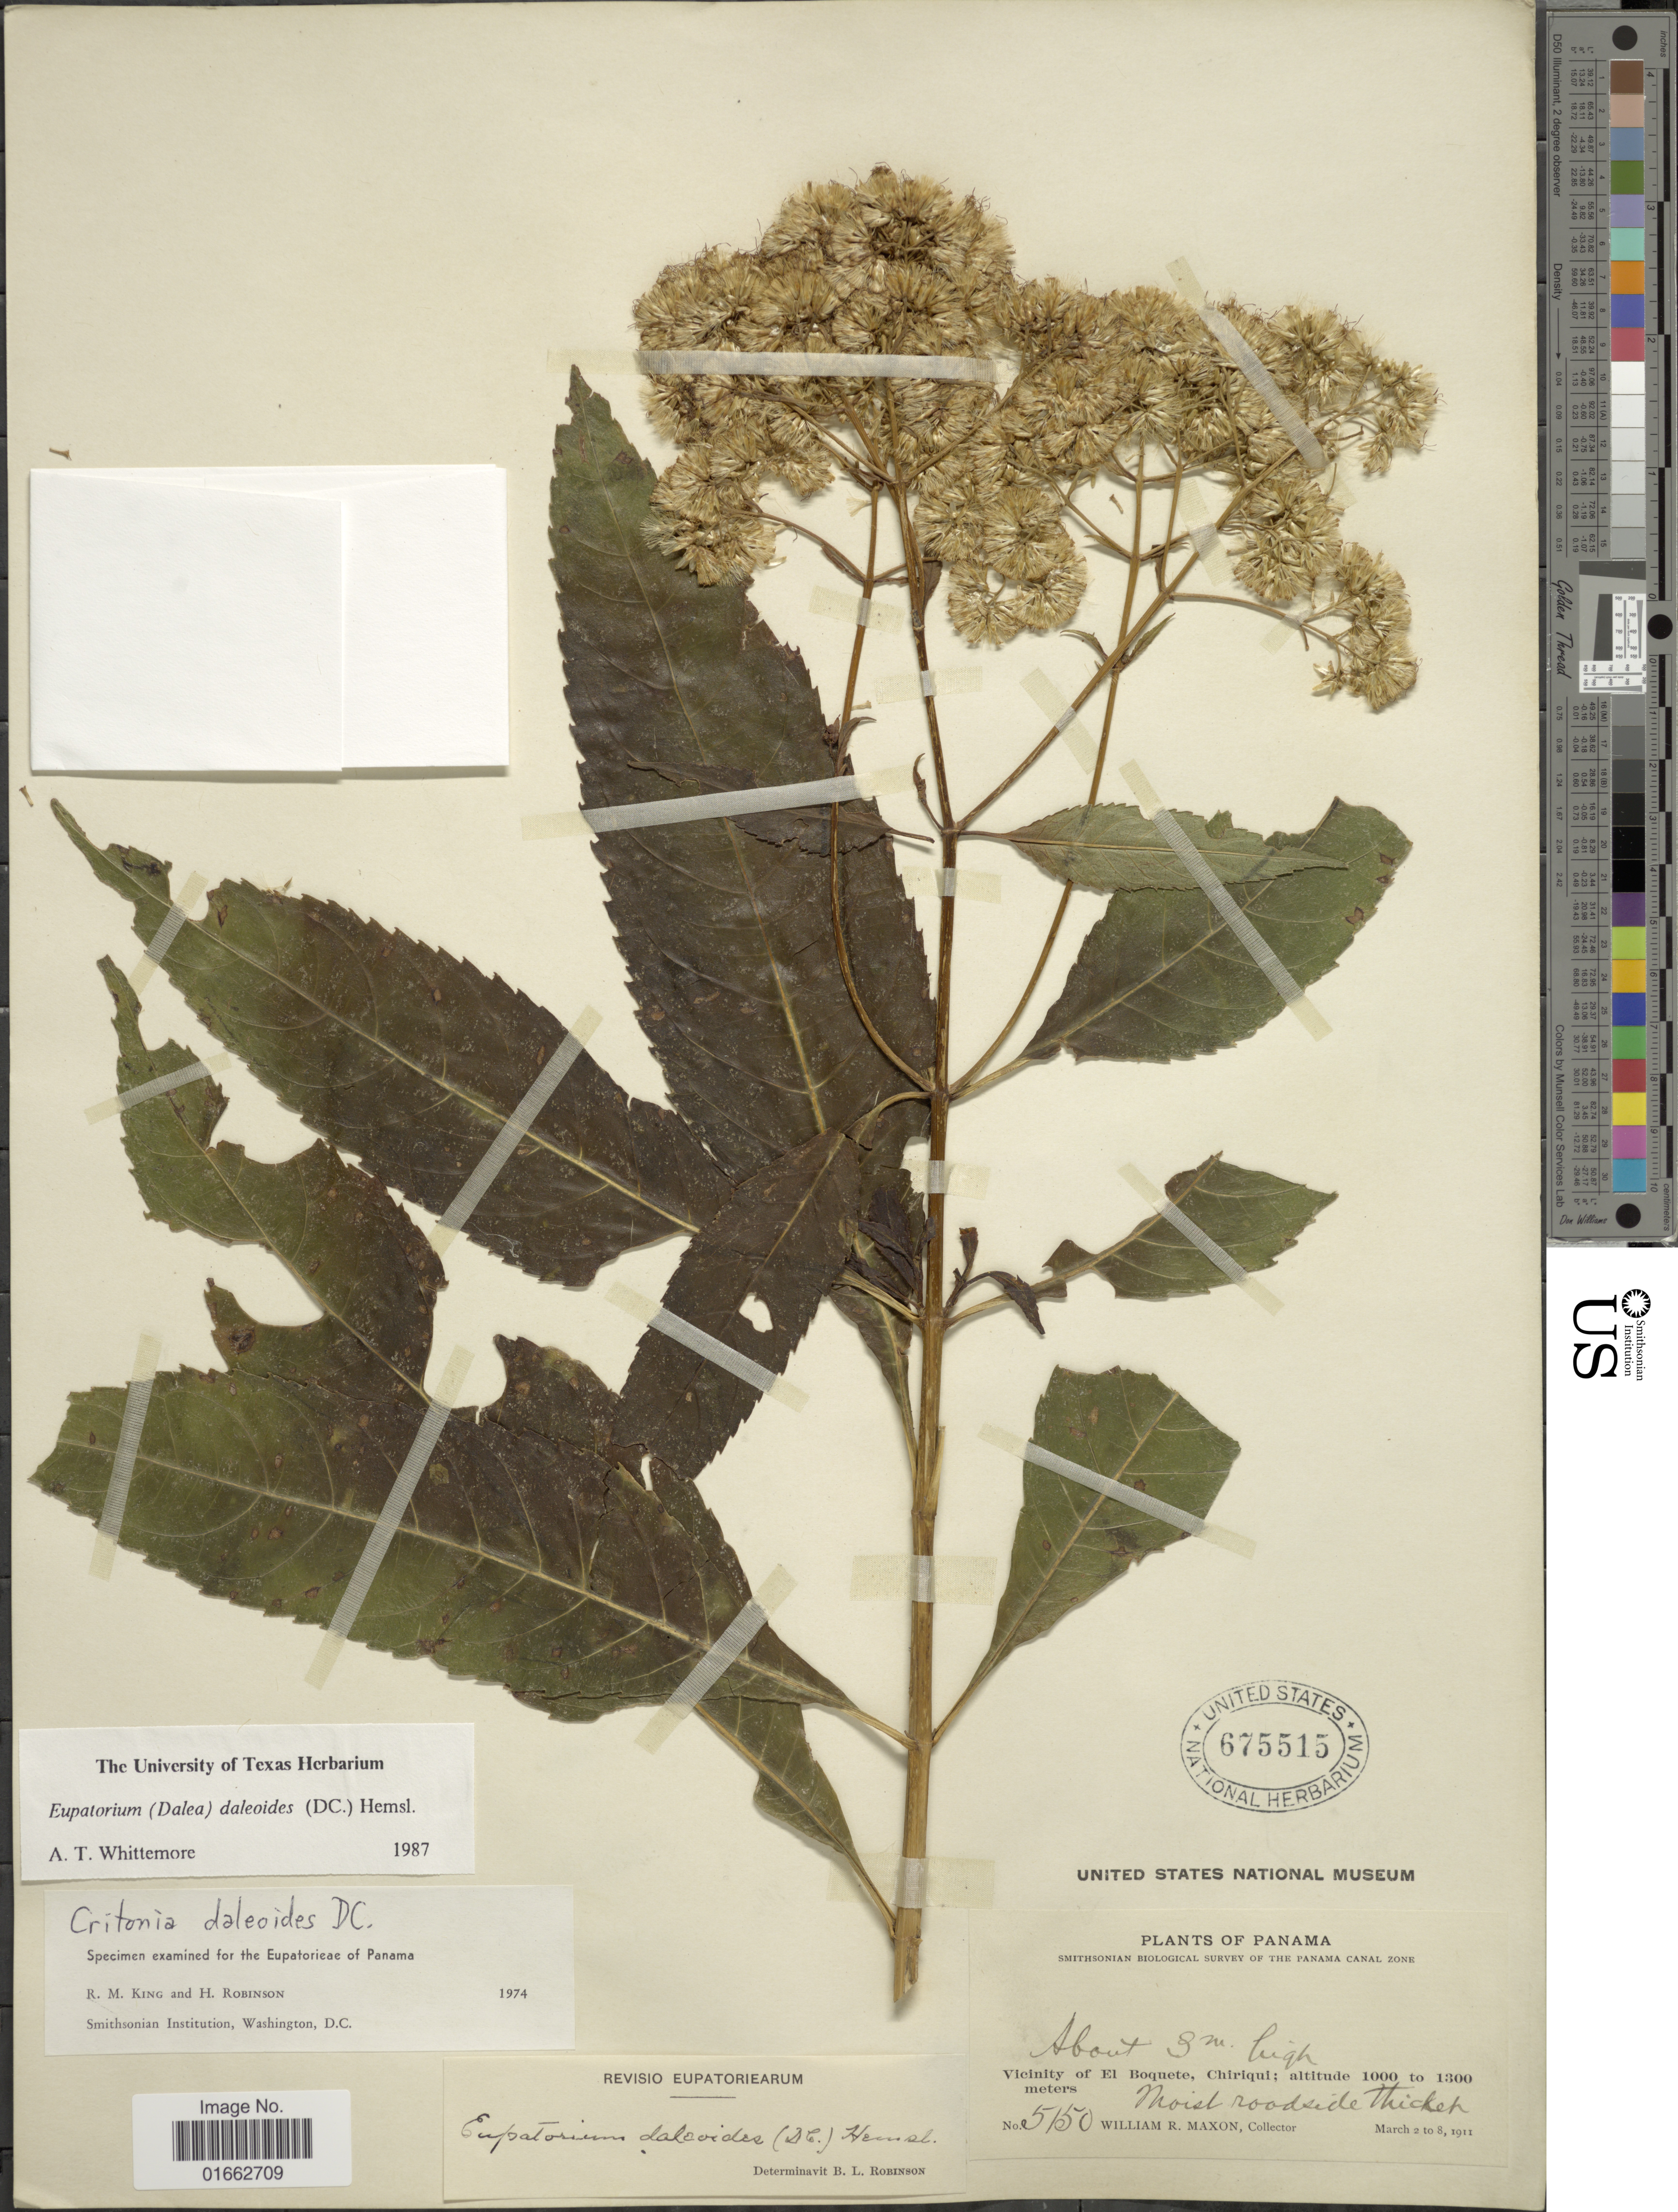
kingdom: Plantae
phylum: Tracheophyta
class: Magnoliopsida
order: Asterales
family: Asteraceae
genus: Critonia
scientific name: Critonia daleoides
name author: DC.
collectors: W. R. Maxon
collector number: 5150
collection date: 1911-03-02/1911-03-08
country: Panama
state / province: Chiriqui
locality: Vicinity of El Boquete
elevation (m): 1000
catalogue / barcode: US 675515